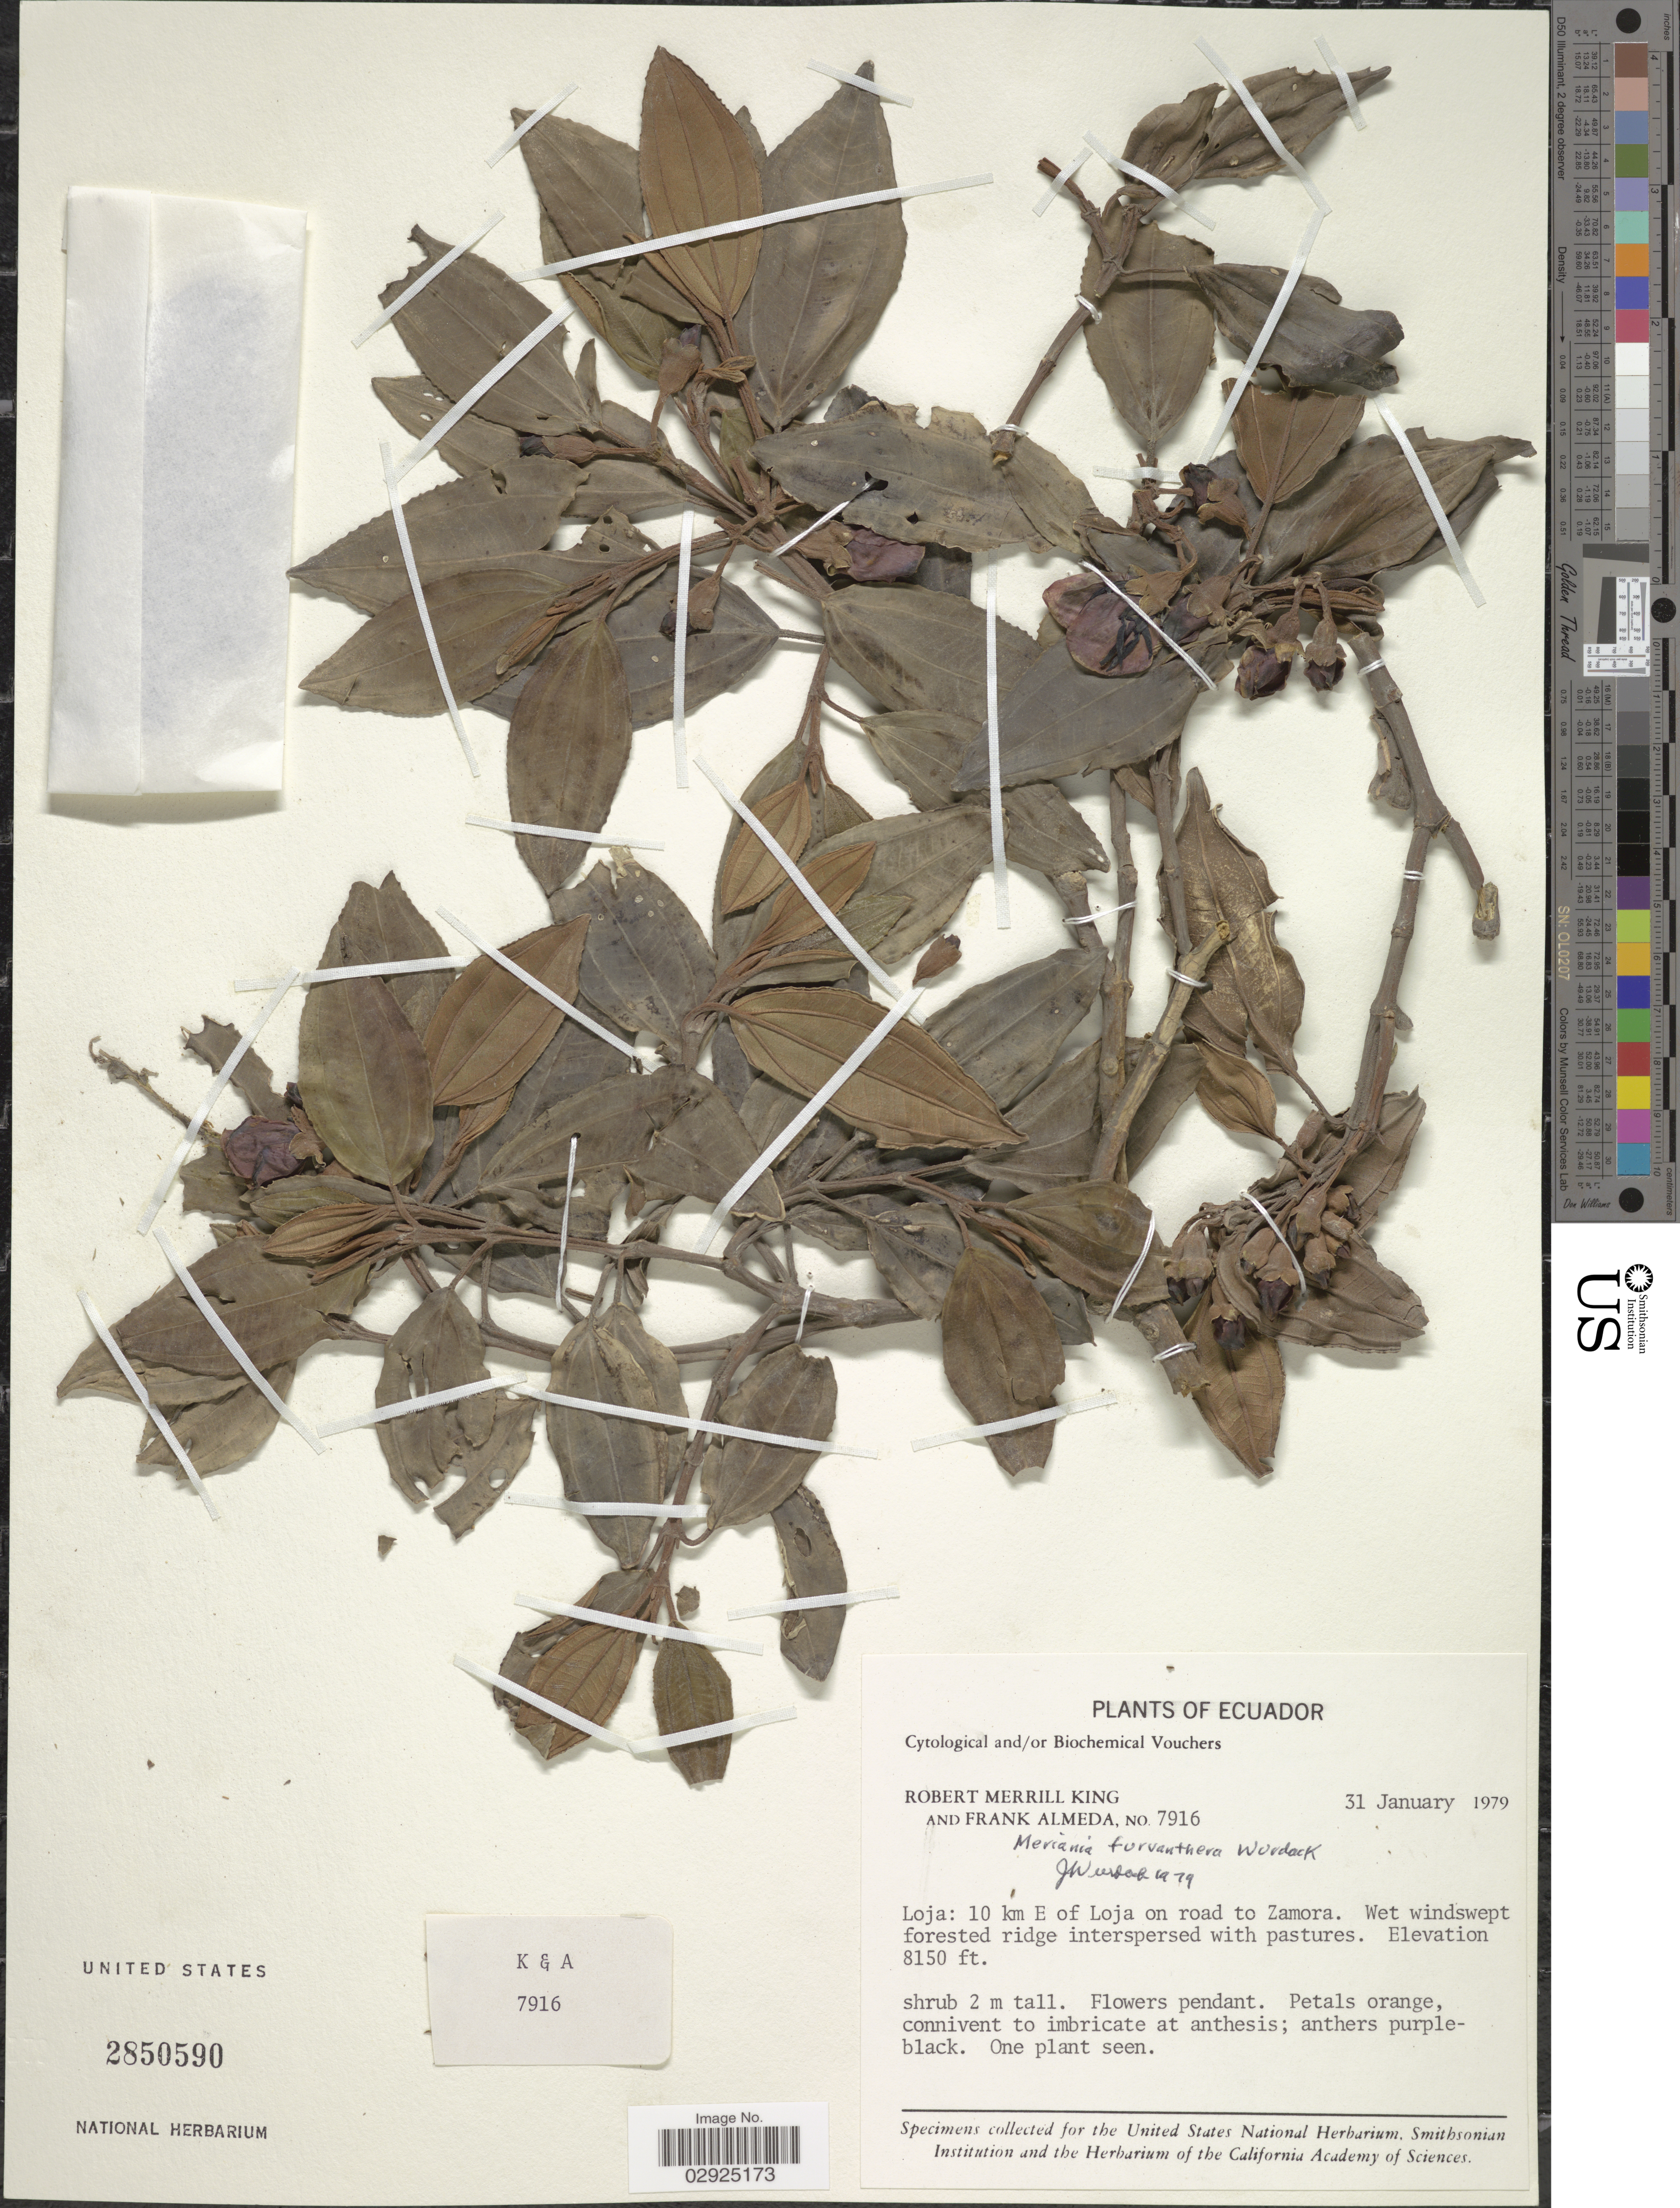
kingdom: Plantae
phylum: Tracheophyta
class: Magnoliopsida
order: Myrtales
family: Melastomataceae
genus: Meriania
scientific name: Meriania furvanthera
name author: Wurdack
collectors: R. M. King & F. Almeda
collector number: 7916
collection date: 1979-01-31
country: Ecuador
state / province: Loja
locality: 10 km E of Loja on road to Zamora.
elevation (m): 2484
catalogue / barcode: US 2850590